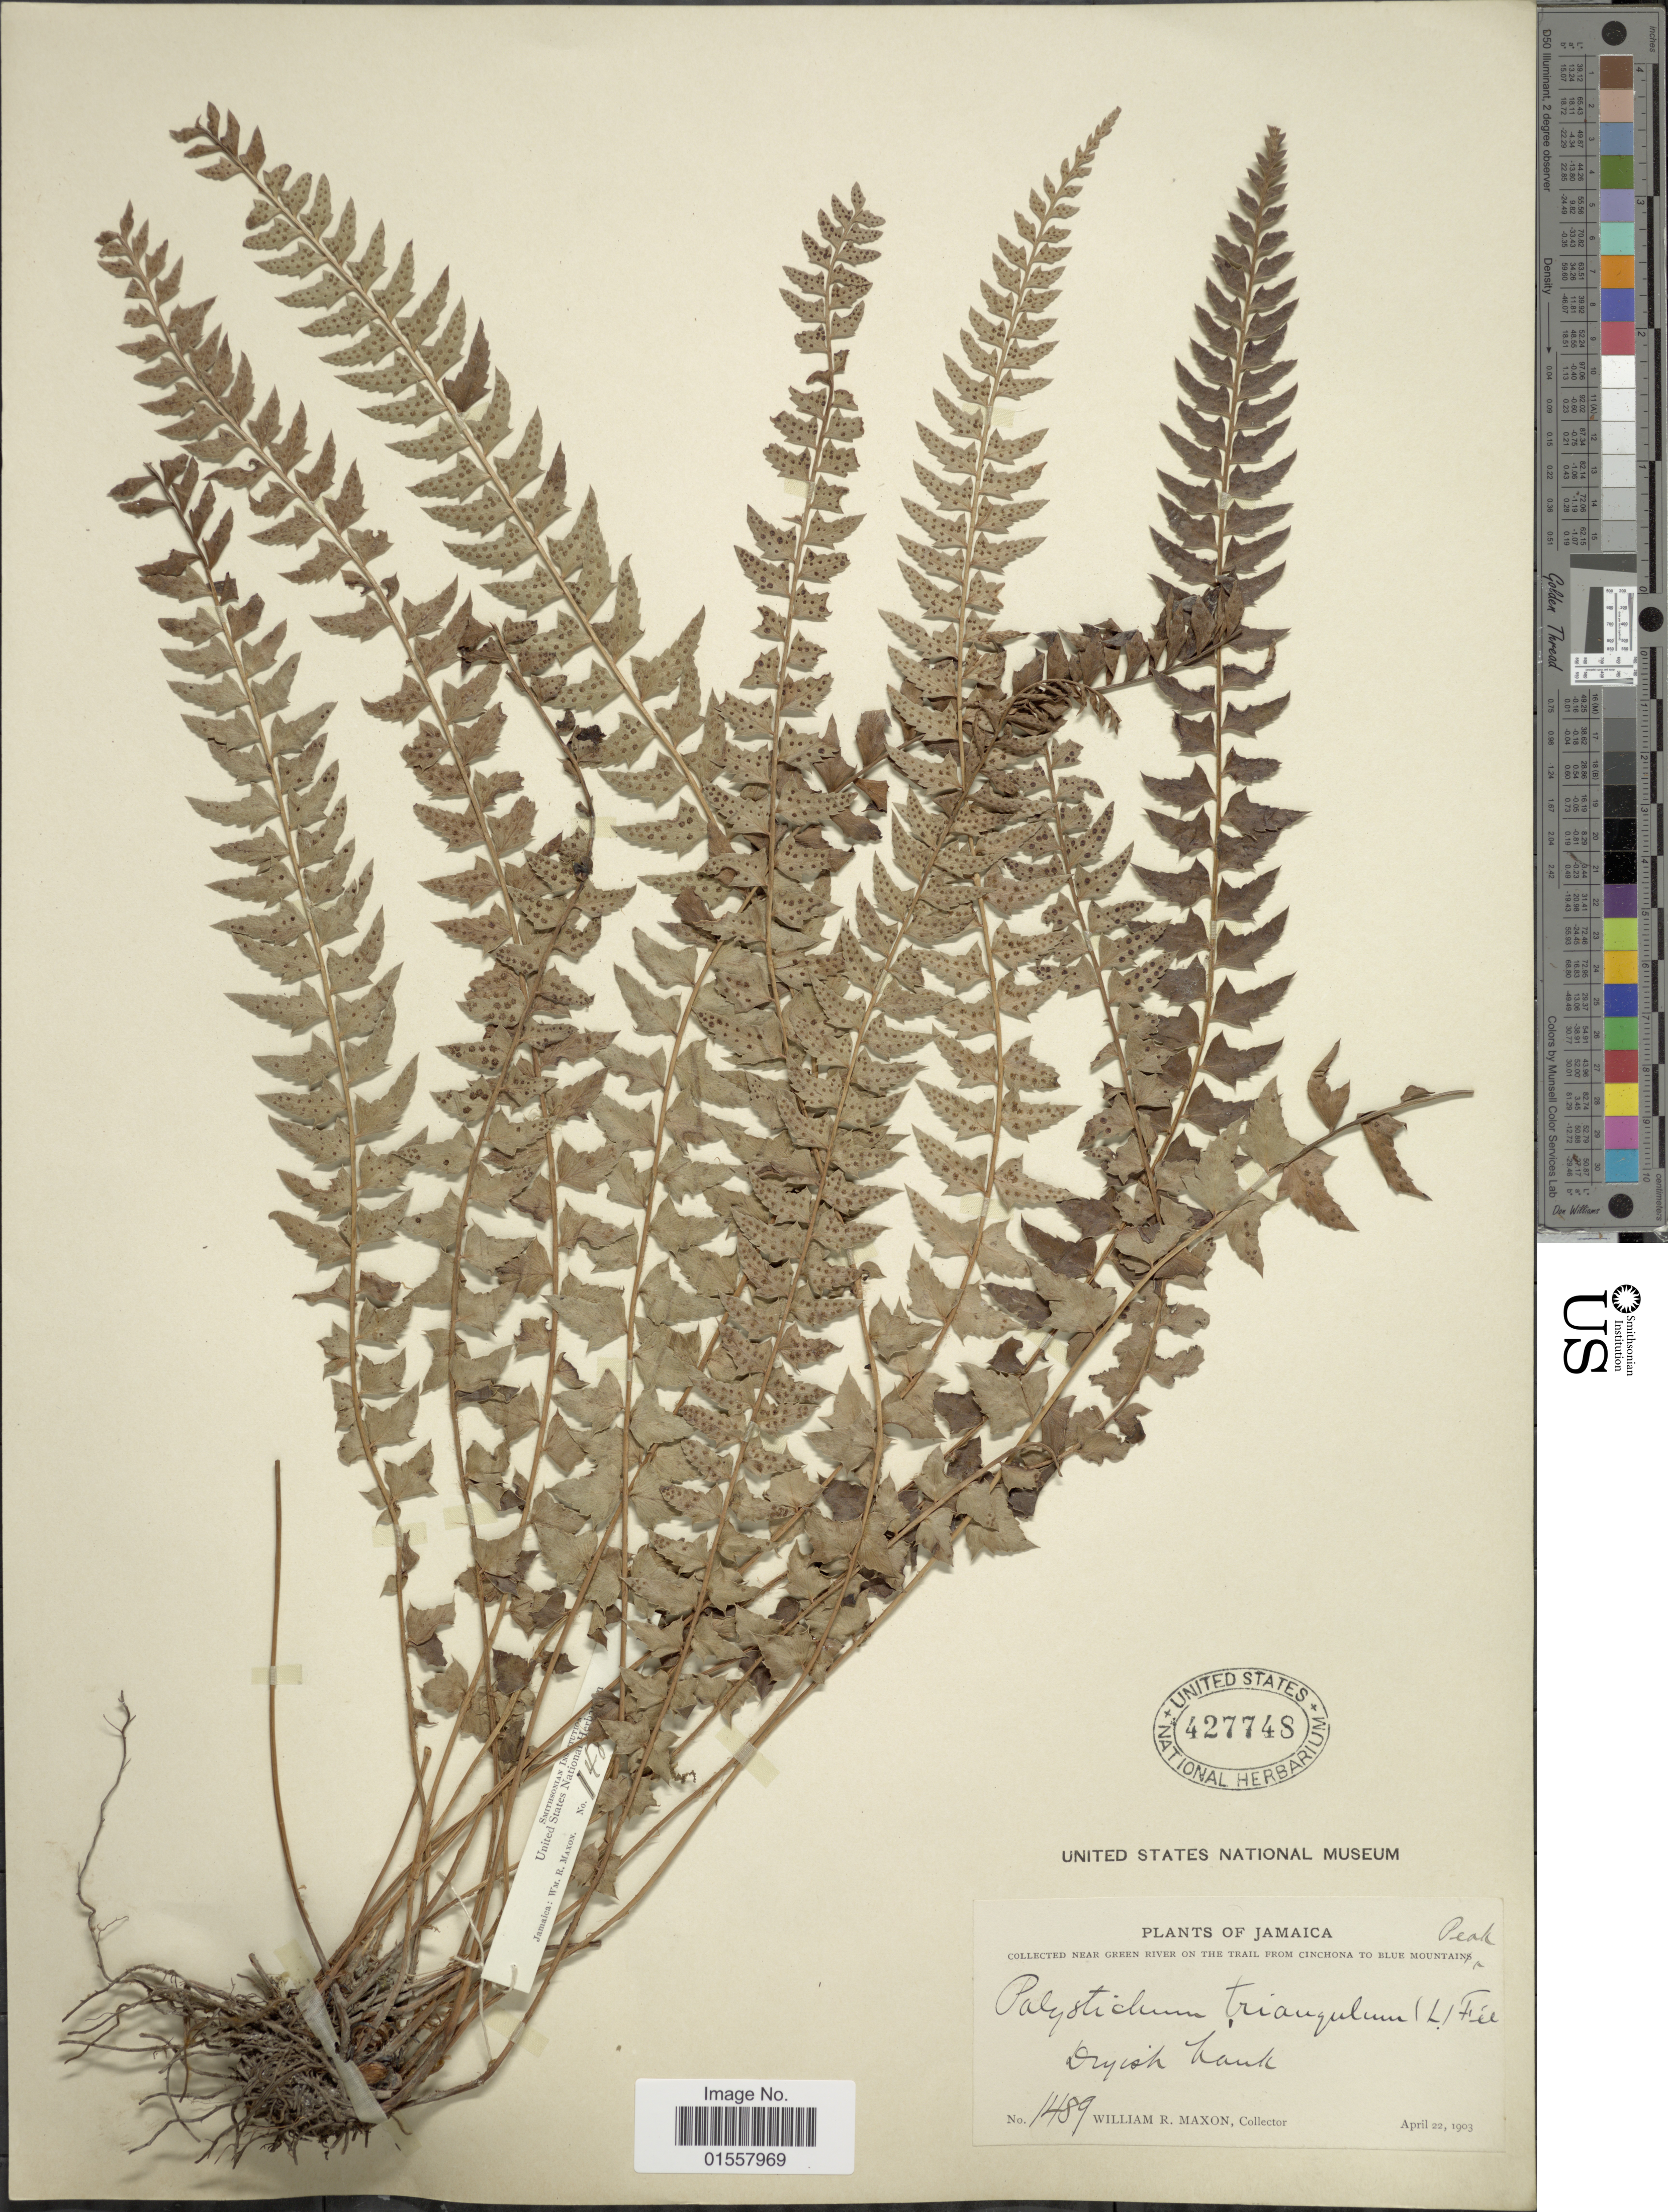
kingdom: Plantae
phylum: Tracheophyta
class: Polypodiopsida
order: Polypodiales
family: Dryopteridaceae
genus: Polystichum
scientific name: Polystichum echinatum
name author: (J.F. Gmel.) C. Chr.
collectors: W. R. Maxon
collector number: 1489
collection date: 1903-04-22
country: Jamaica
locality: Near Green River on the trail from Cinchona to Blue Mountain Peak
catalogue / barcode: US 427748